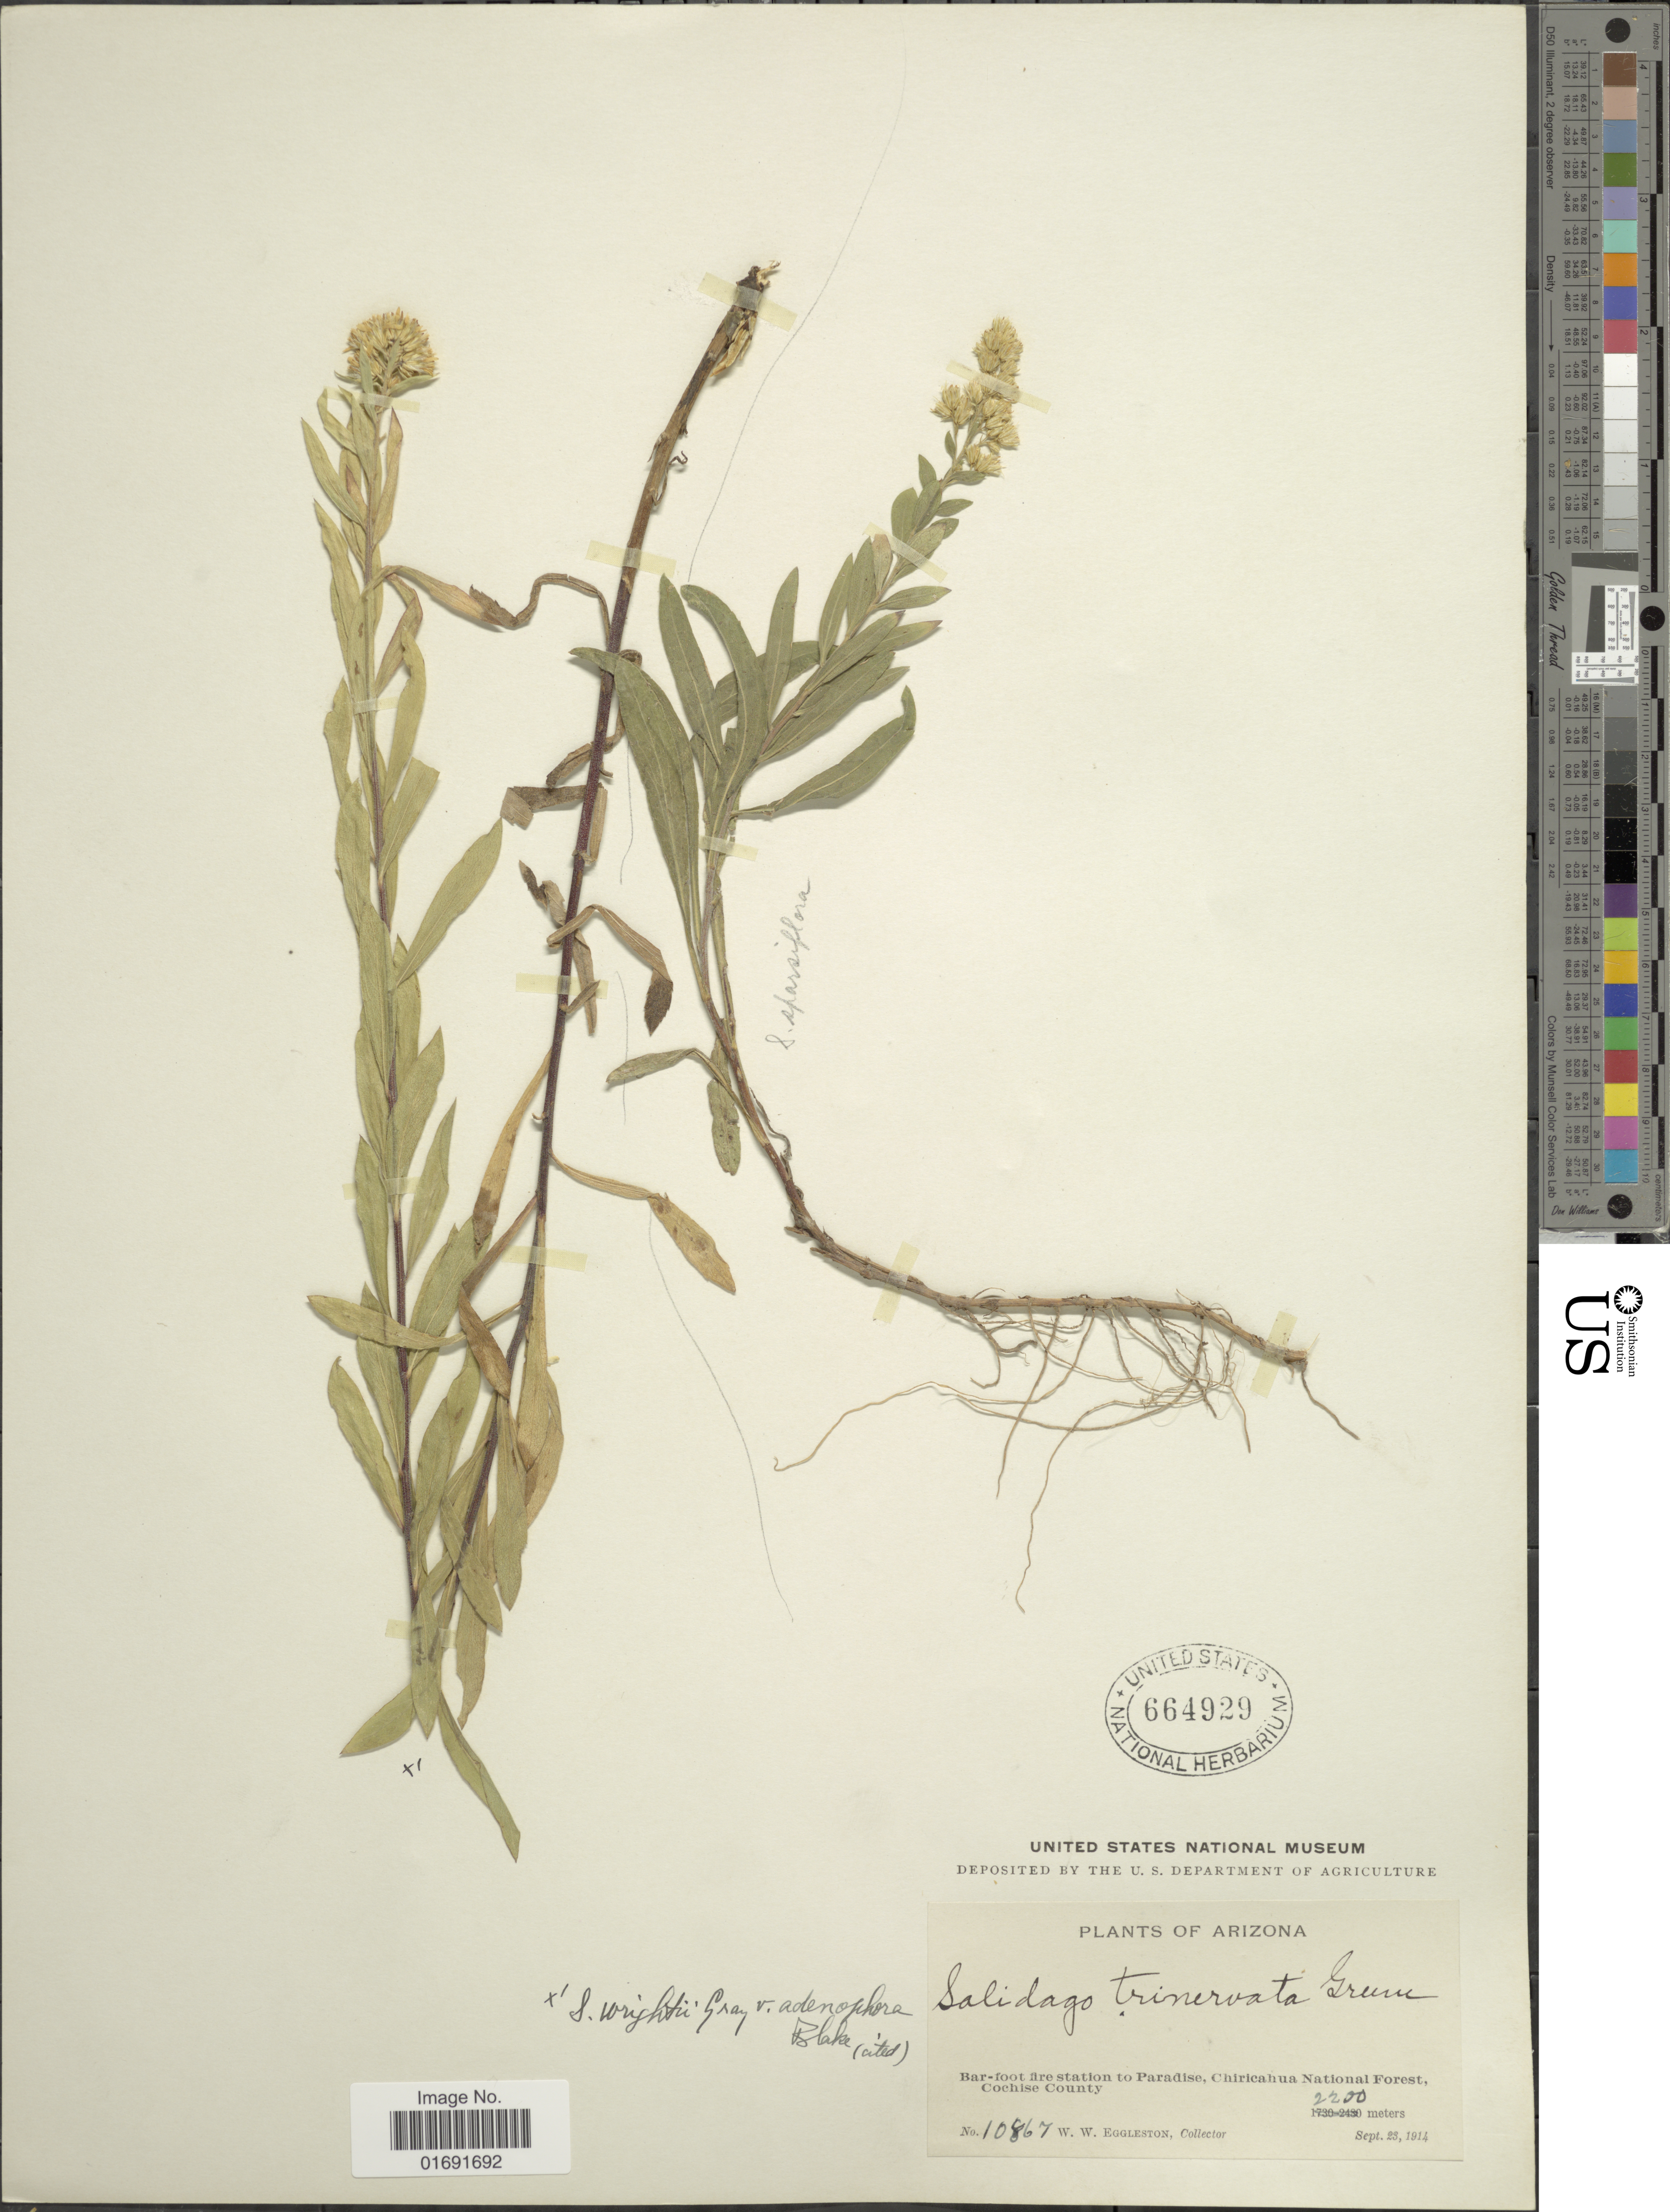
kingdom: Plantae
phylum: Tracheophyta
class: Magnoliopsida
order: Asterales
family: Asteraceae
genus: Solidago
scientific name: Solidago wrightii var. adenophora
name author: S.F. Blake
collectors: W. W. Eggleston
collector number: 10867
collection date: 1914-09-23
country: United States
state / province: Arizona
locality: Bar-foot fire station to Paradise, Chiricahua National Forest, Cochise County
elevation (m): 2200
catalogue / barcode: US 664929